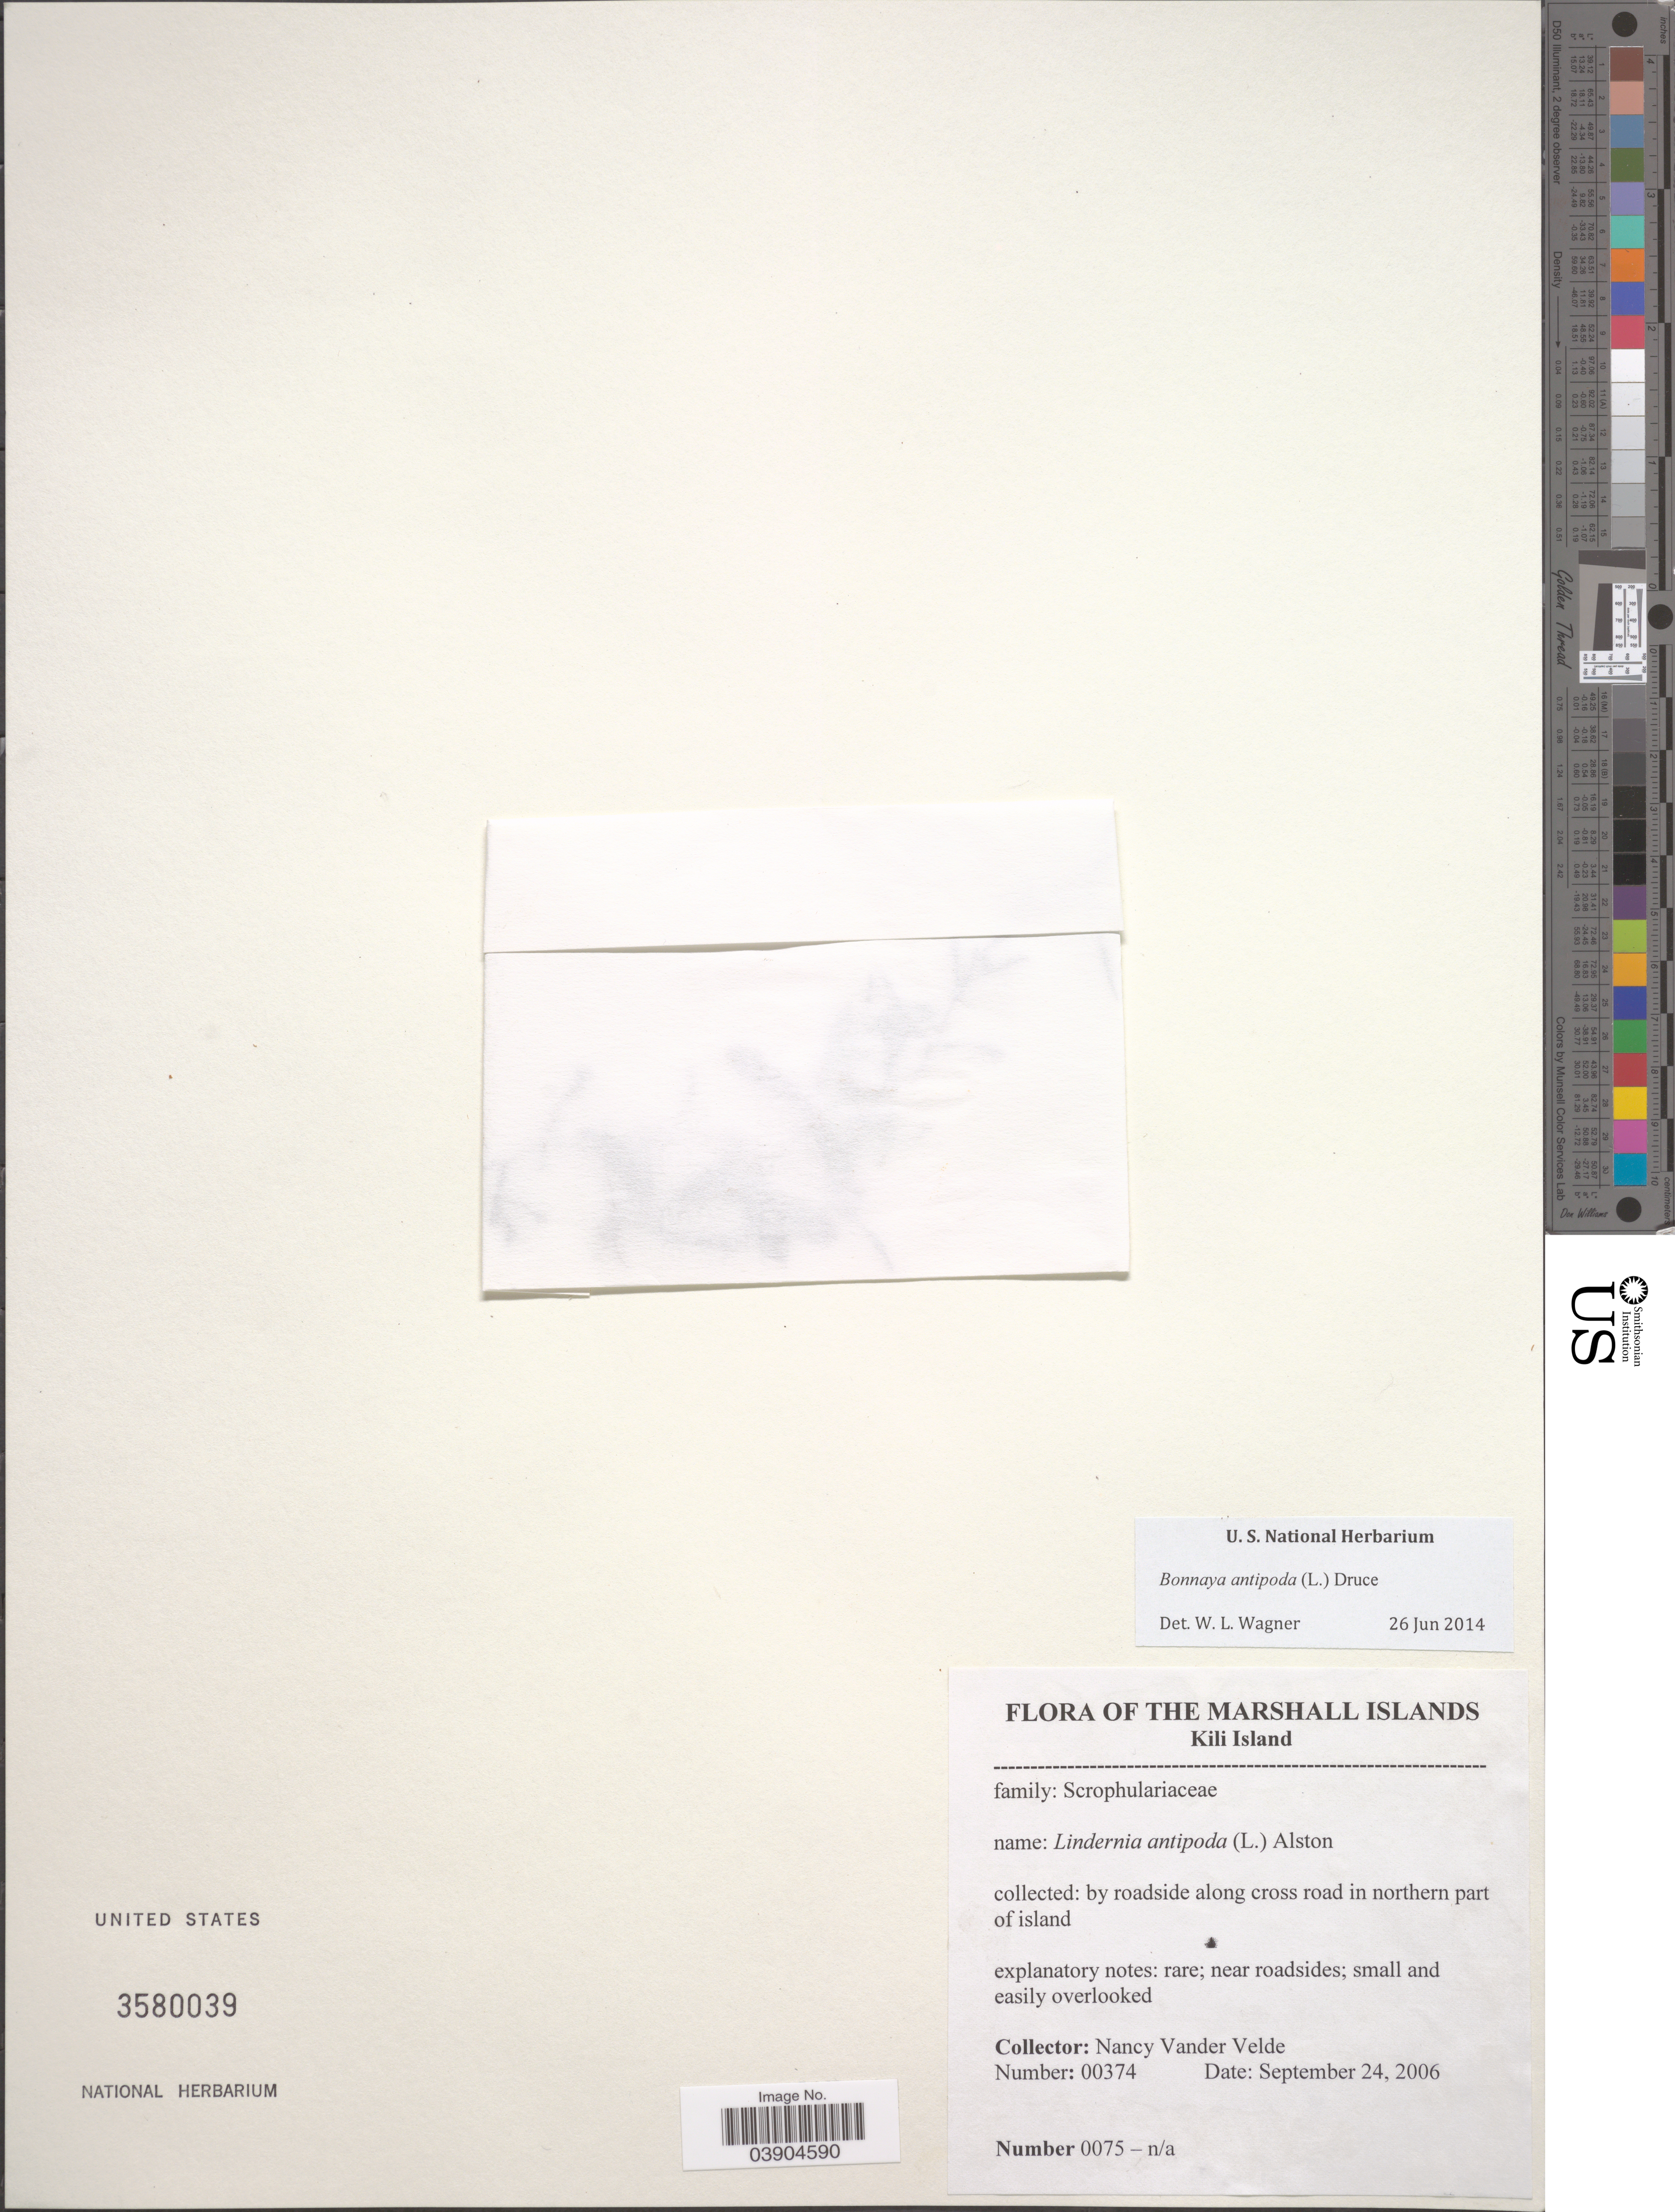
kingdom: Plantae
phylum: Tracheophyta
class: Magnoliopsida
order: Lamiales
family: Linderniaceae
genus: Lindernia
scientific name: Lindernia antipoda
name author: (L.) Alston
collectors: N. Vander Velde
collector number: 00374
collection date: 2006-09-24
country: Marshall Islands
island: Kili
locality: Kili Island. By roadside along cross road in northern part of island.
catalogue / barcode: US 3580039